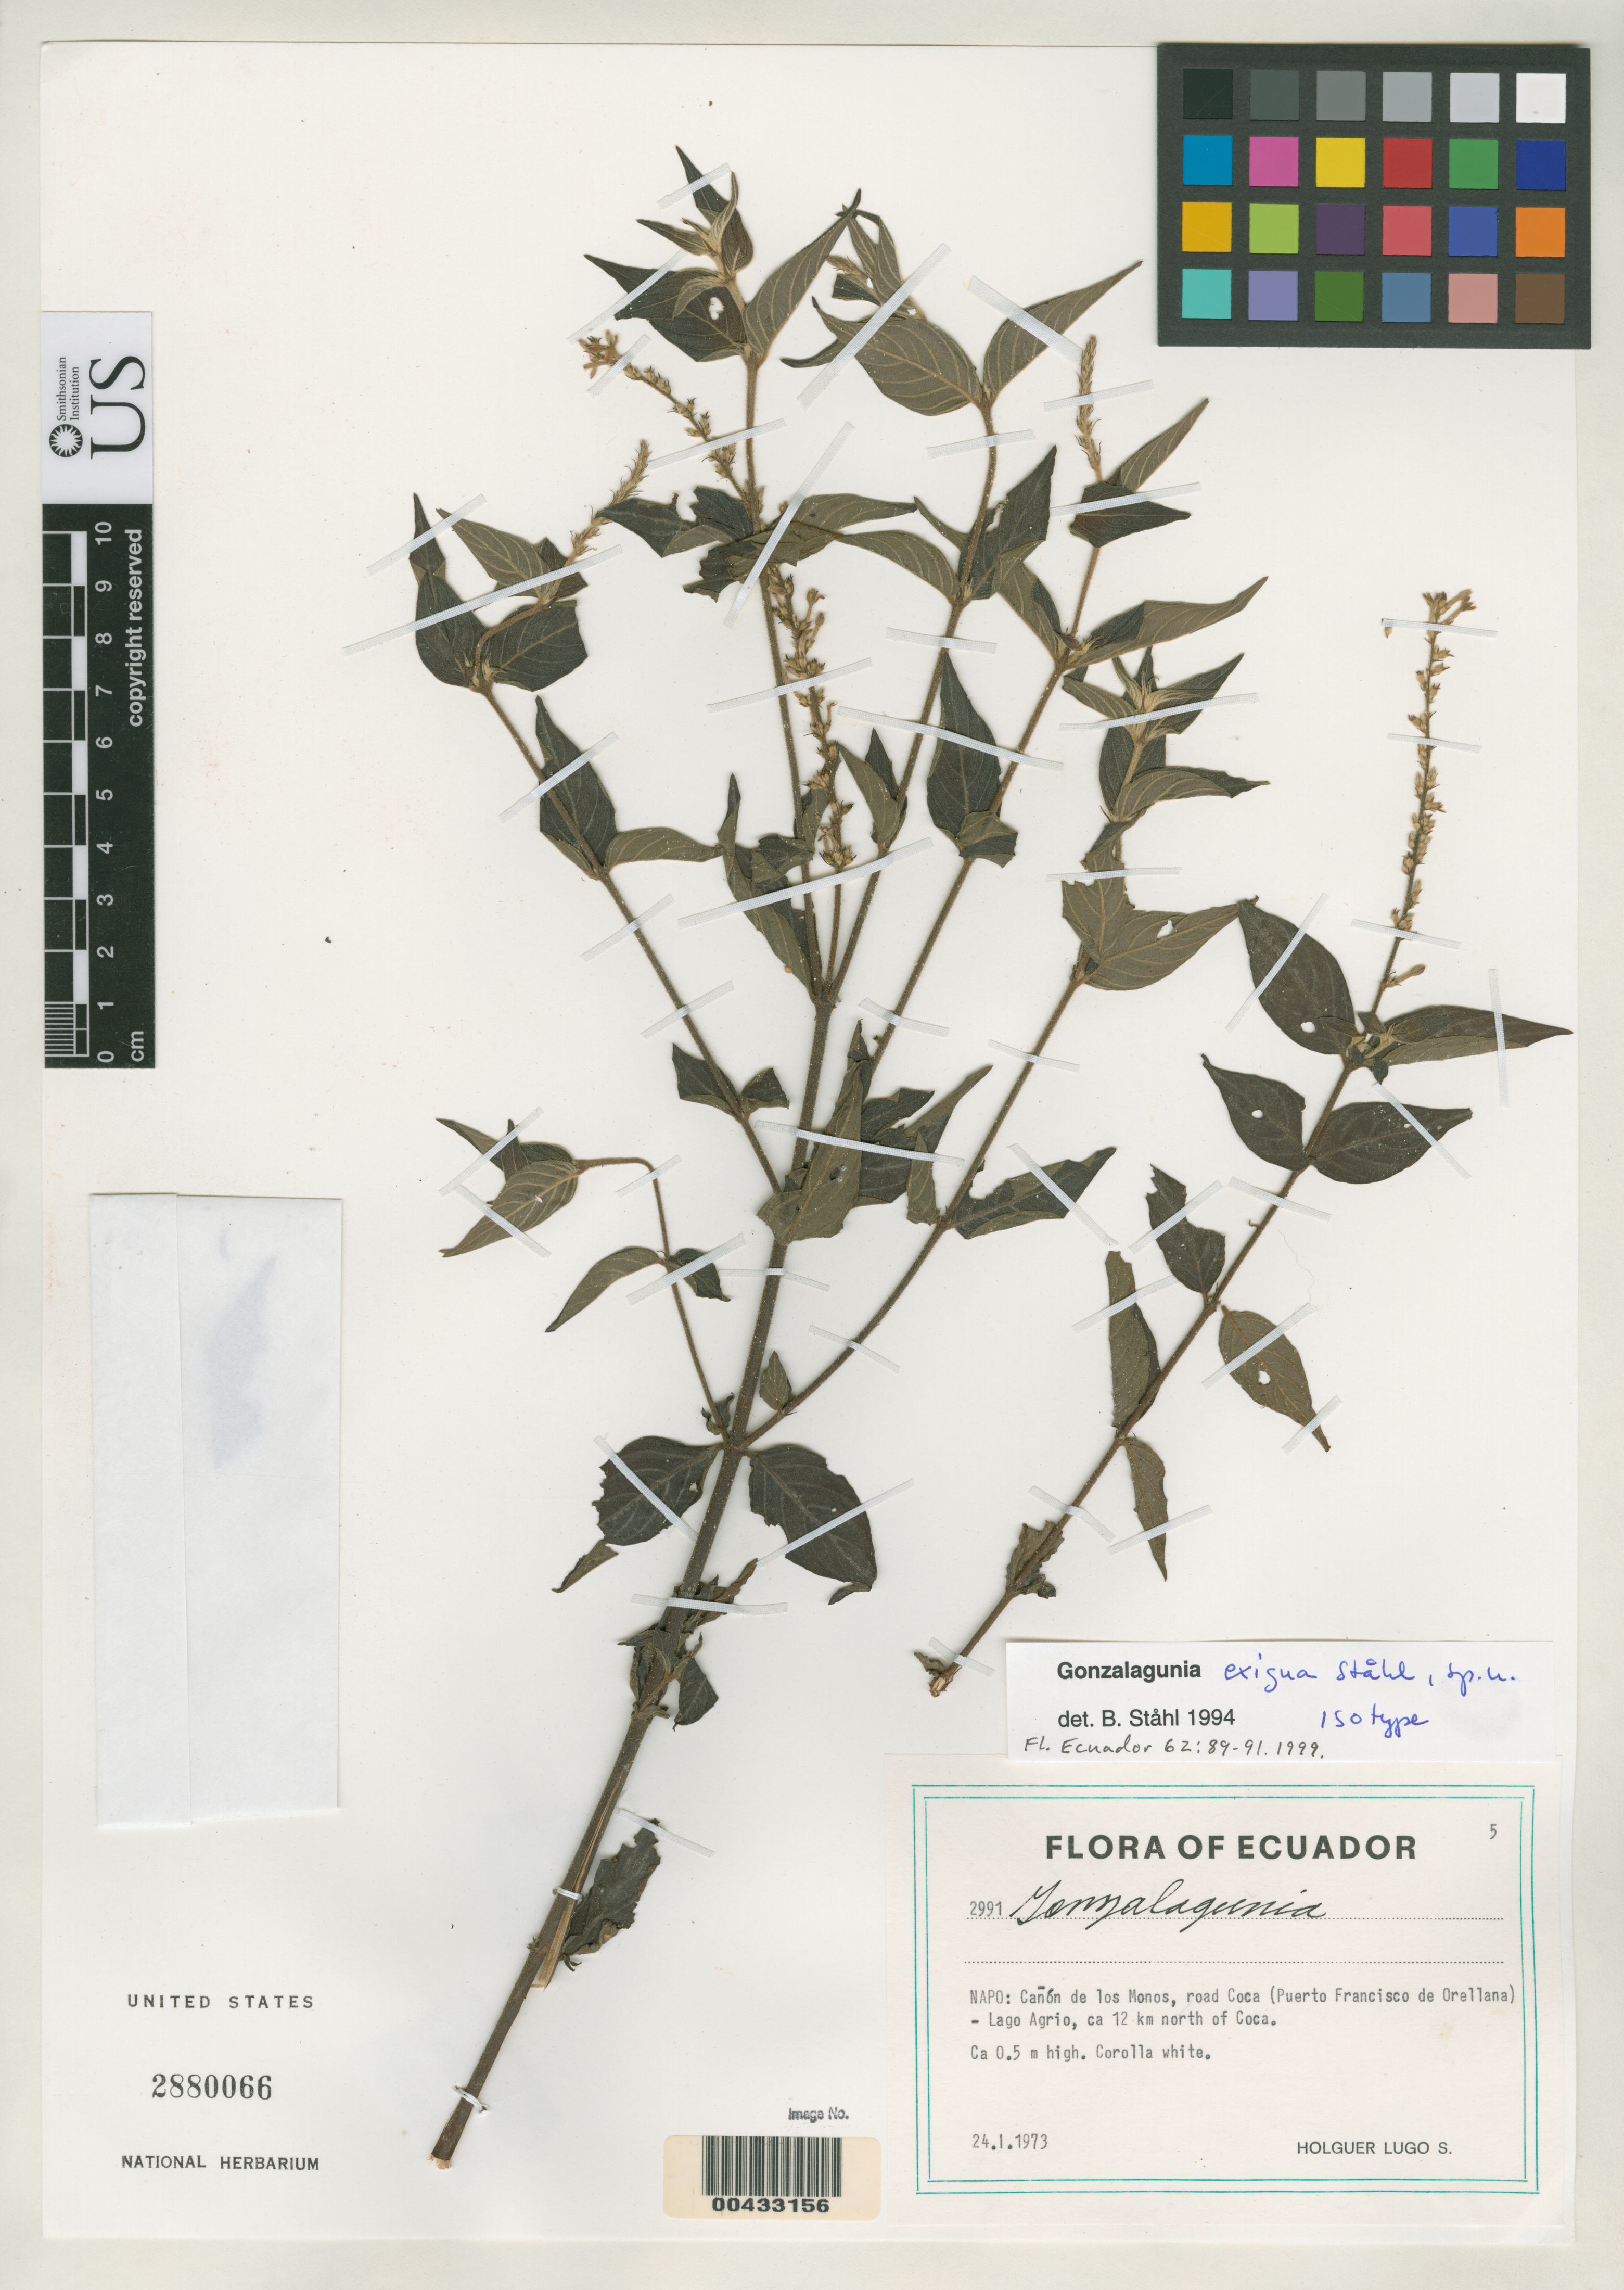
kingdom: Plantae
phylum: Tracheophyta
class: Magnoliopsida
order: Gentianales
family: Rubiaceae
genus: Gonzalagunia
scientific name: Gonzalagunia exigua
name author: B. Ståhl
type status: Isotype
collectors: H. Lugo S.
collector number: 2991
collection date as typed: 24 Jan 1973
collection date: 1973-01-24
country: Ecuador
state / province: Napo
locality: Canon de Los Monos, road Coca (Puerto Francisco de Orellana) - Lago AgRio, ca. 12 km N of Coca.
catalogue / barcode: US 2880066